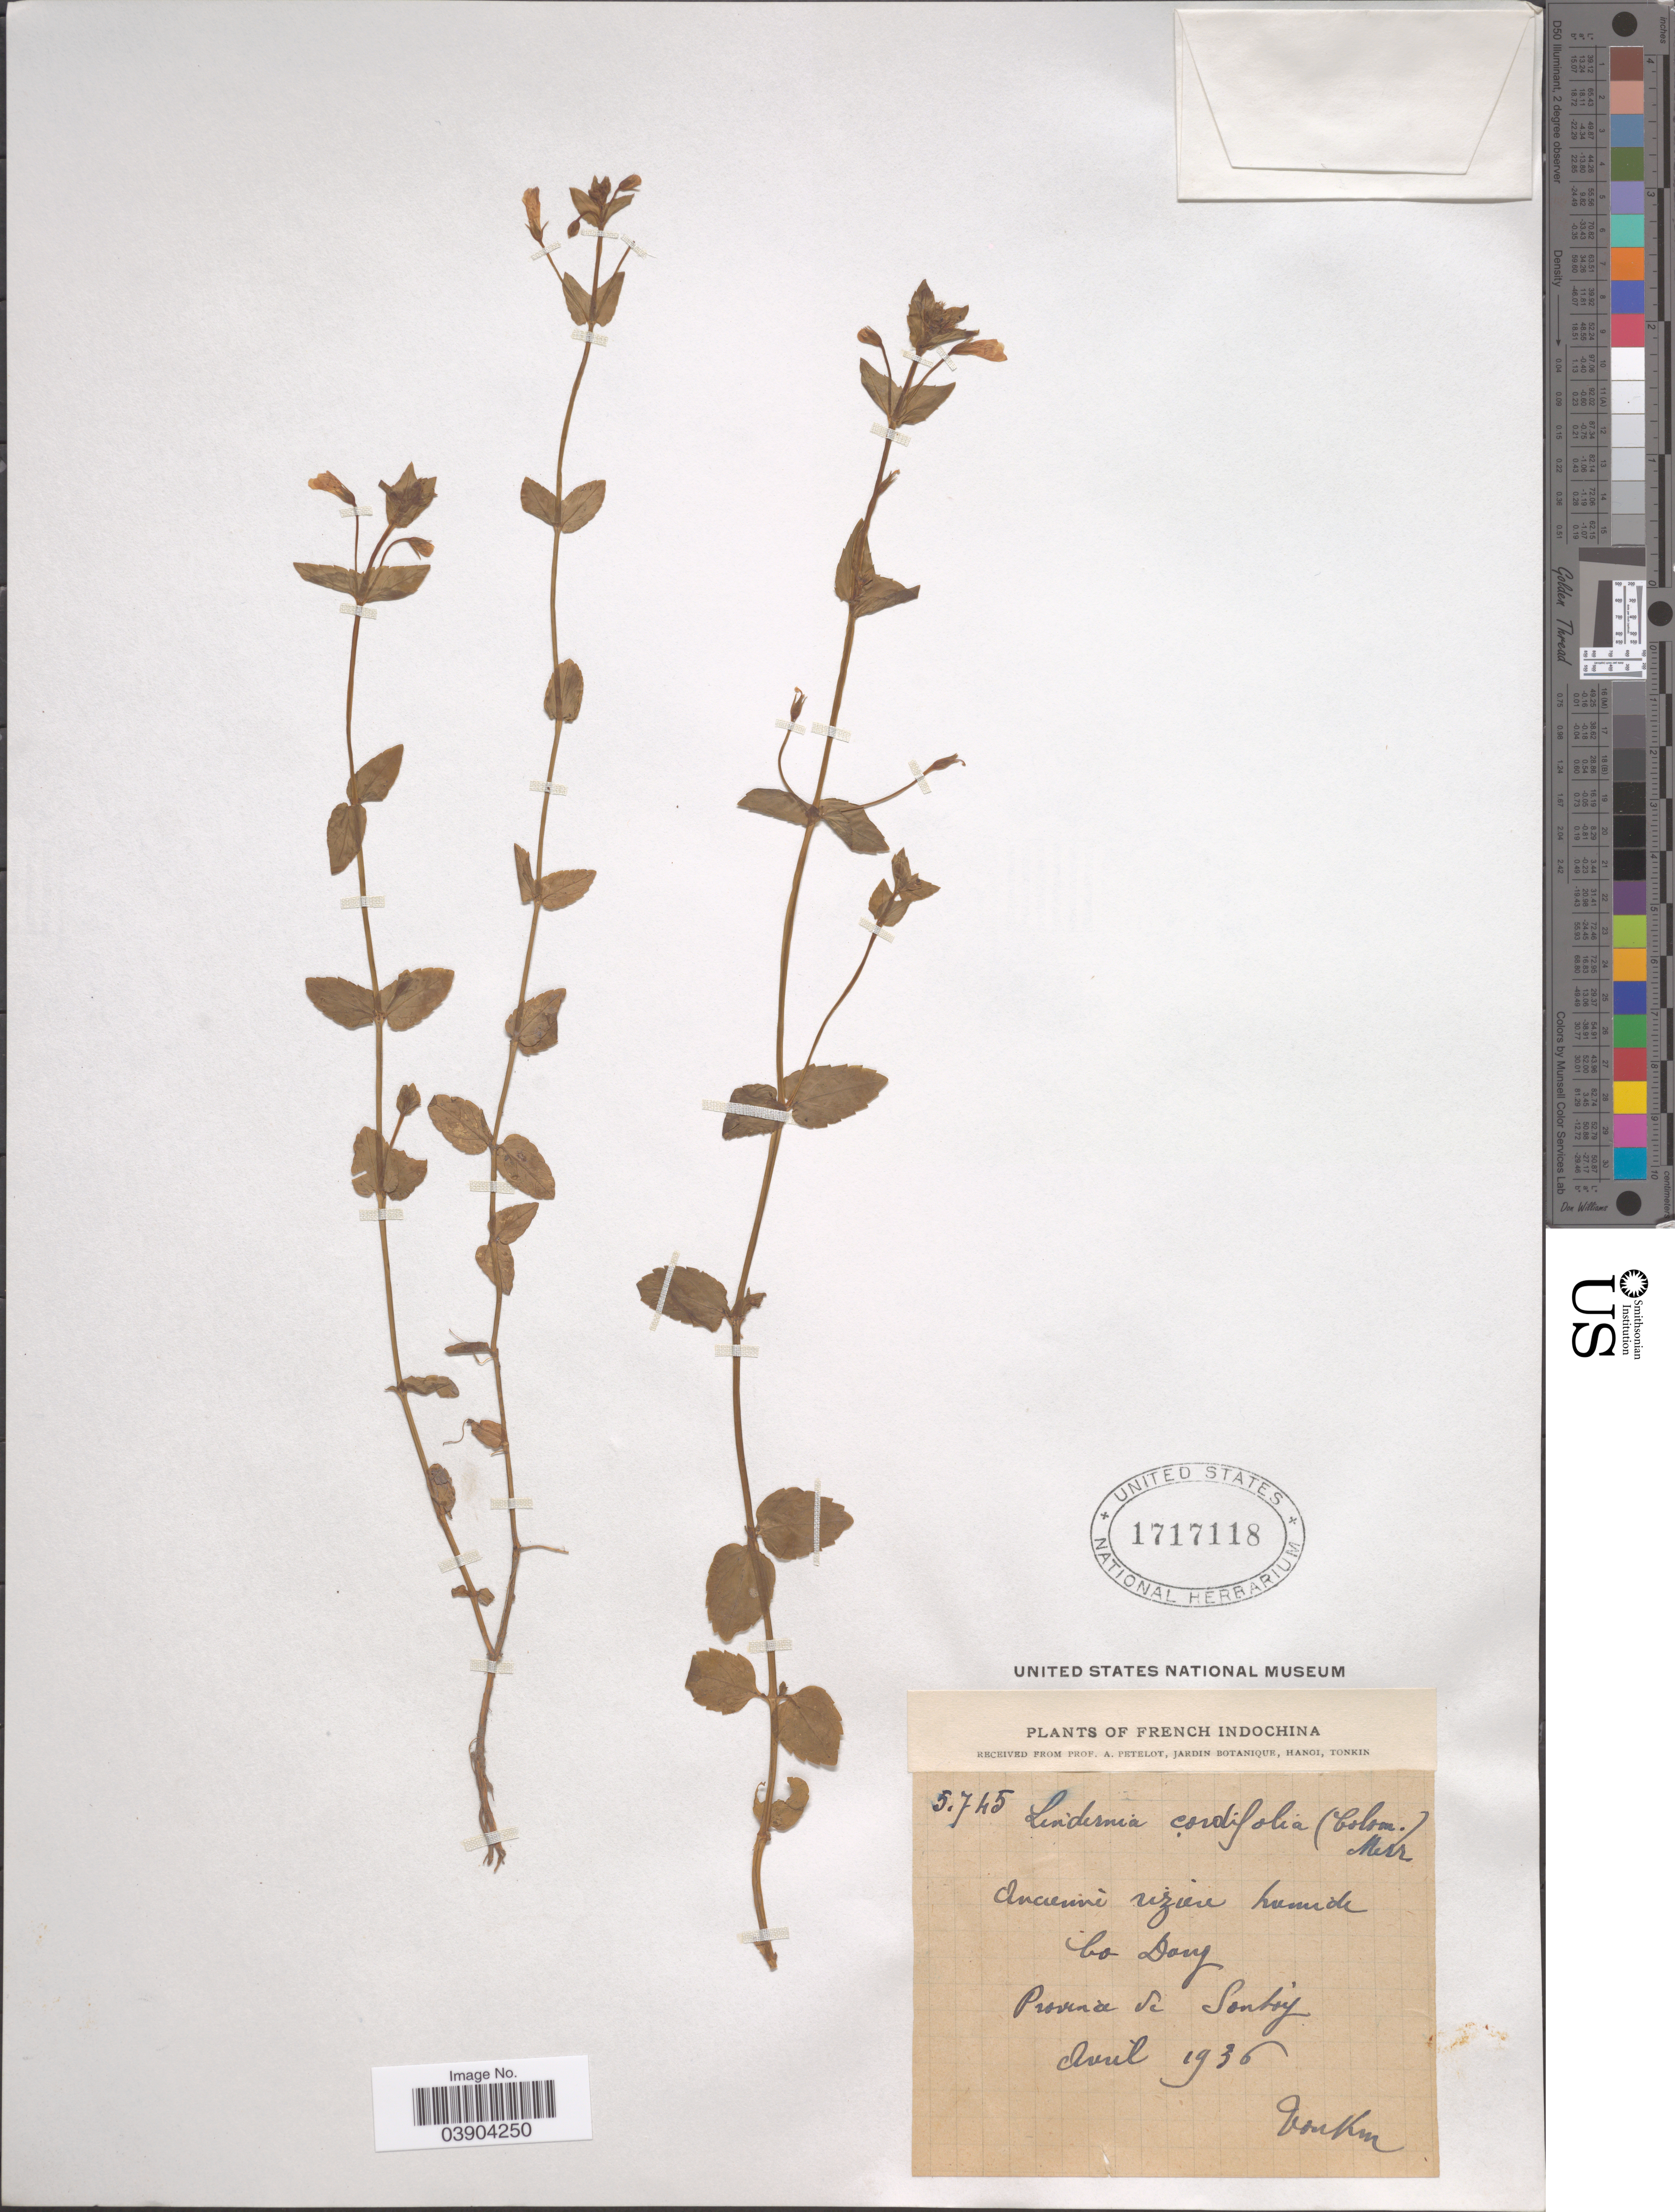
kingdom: Plantae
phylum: Tracheophyta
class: Magnoliopsida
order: Lamiales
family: Linderniaceae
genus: Lindernia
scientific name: Lindernia anagallis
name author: (Burm. f.) Pennell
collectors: P. A. Pételot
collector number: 5745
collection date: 1936-08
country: Vietnam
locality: French Indochina. Co Dong. Province de Sontoy.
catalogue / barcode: US 1717118